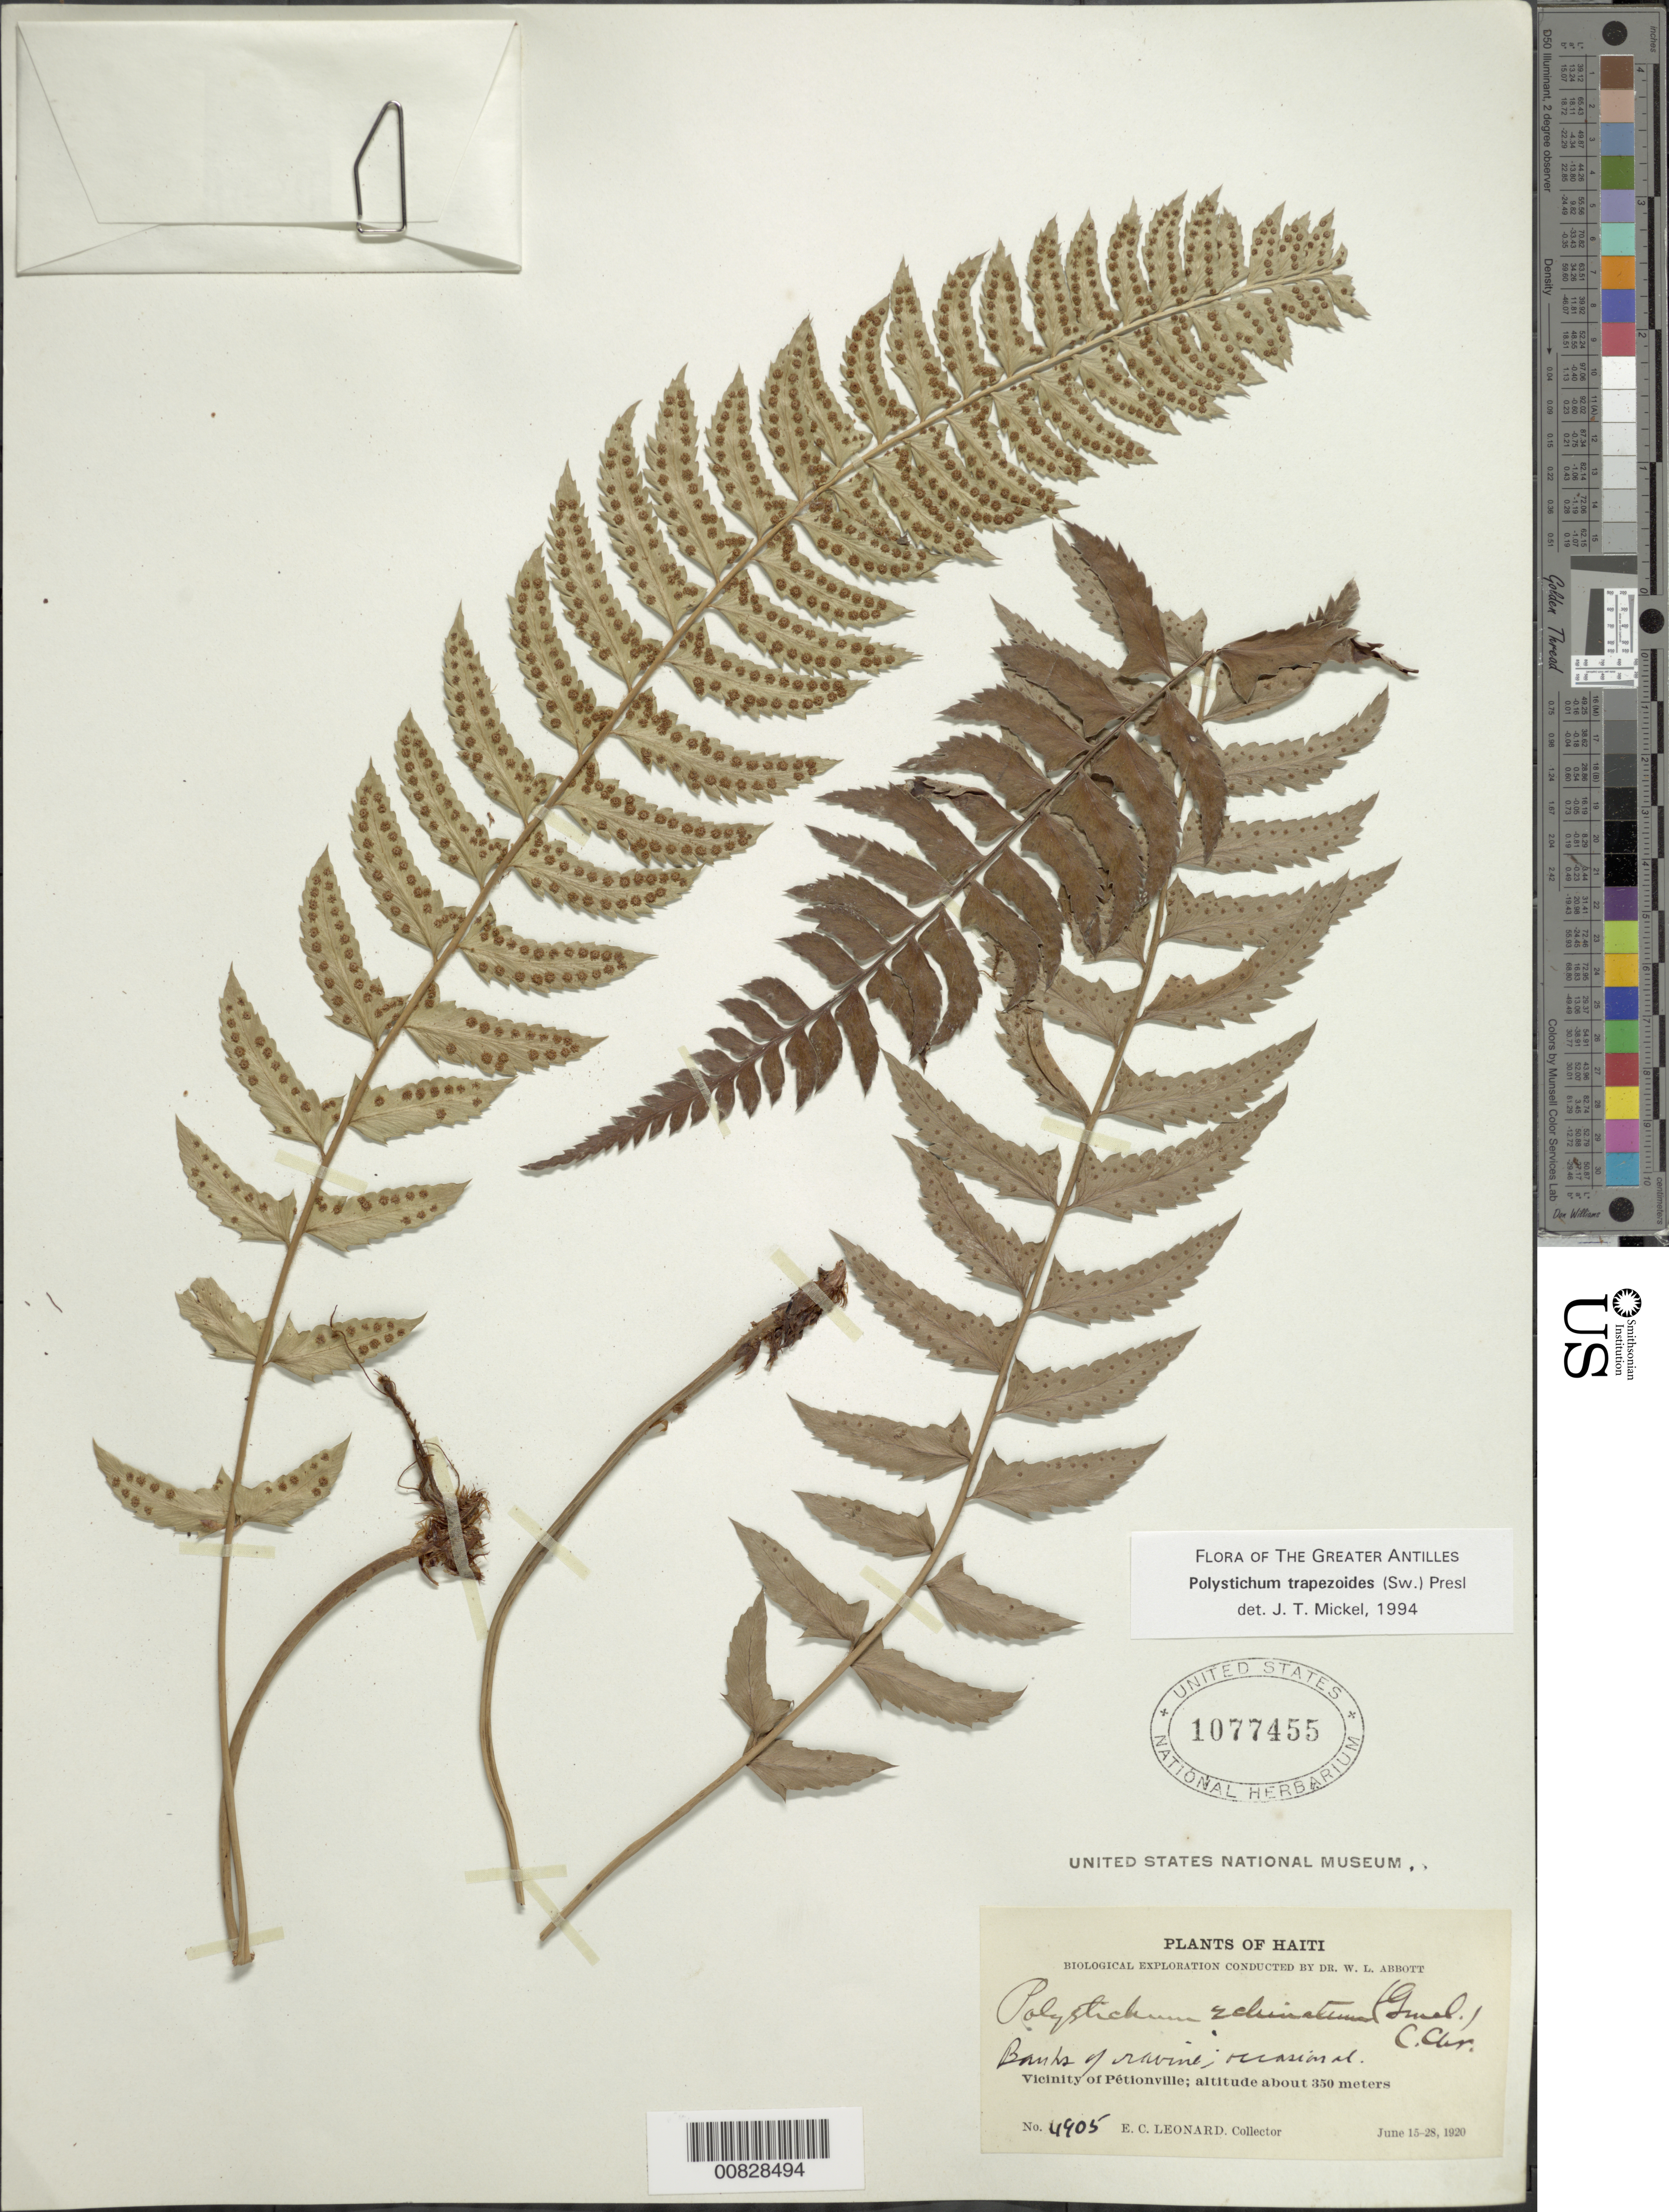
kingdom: Plantae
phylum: Tracheophyta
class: Polypodiopsida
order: Polypodiales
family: Dryopteridaceae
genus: Polystichum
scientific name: Polystichum trapezoides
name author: (Sw.) C. Presl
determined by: Mickel, J. T., (NY), New York Botanical Garden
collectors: E. C. Leonard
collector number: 4905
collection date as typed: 15 Jun 1920 to 28 Jun 1920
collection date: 1920-06-15/1920-06-28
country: Haiti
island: Hispaniola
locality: Pétionville vicinity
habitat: Bank of ravine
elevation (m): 350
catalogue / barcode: US 1077455